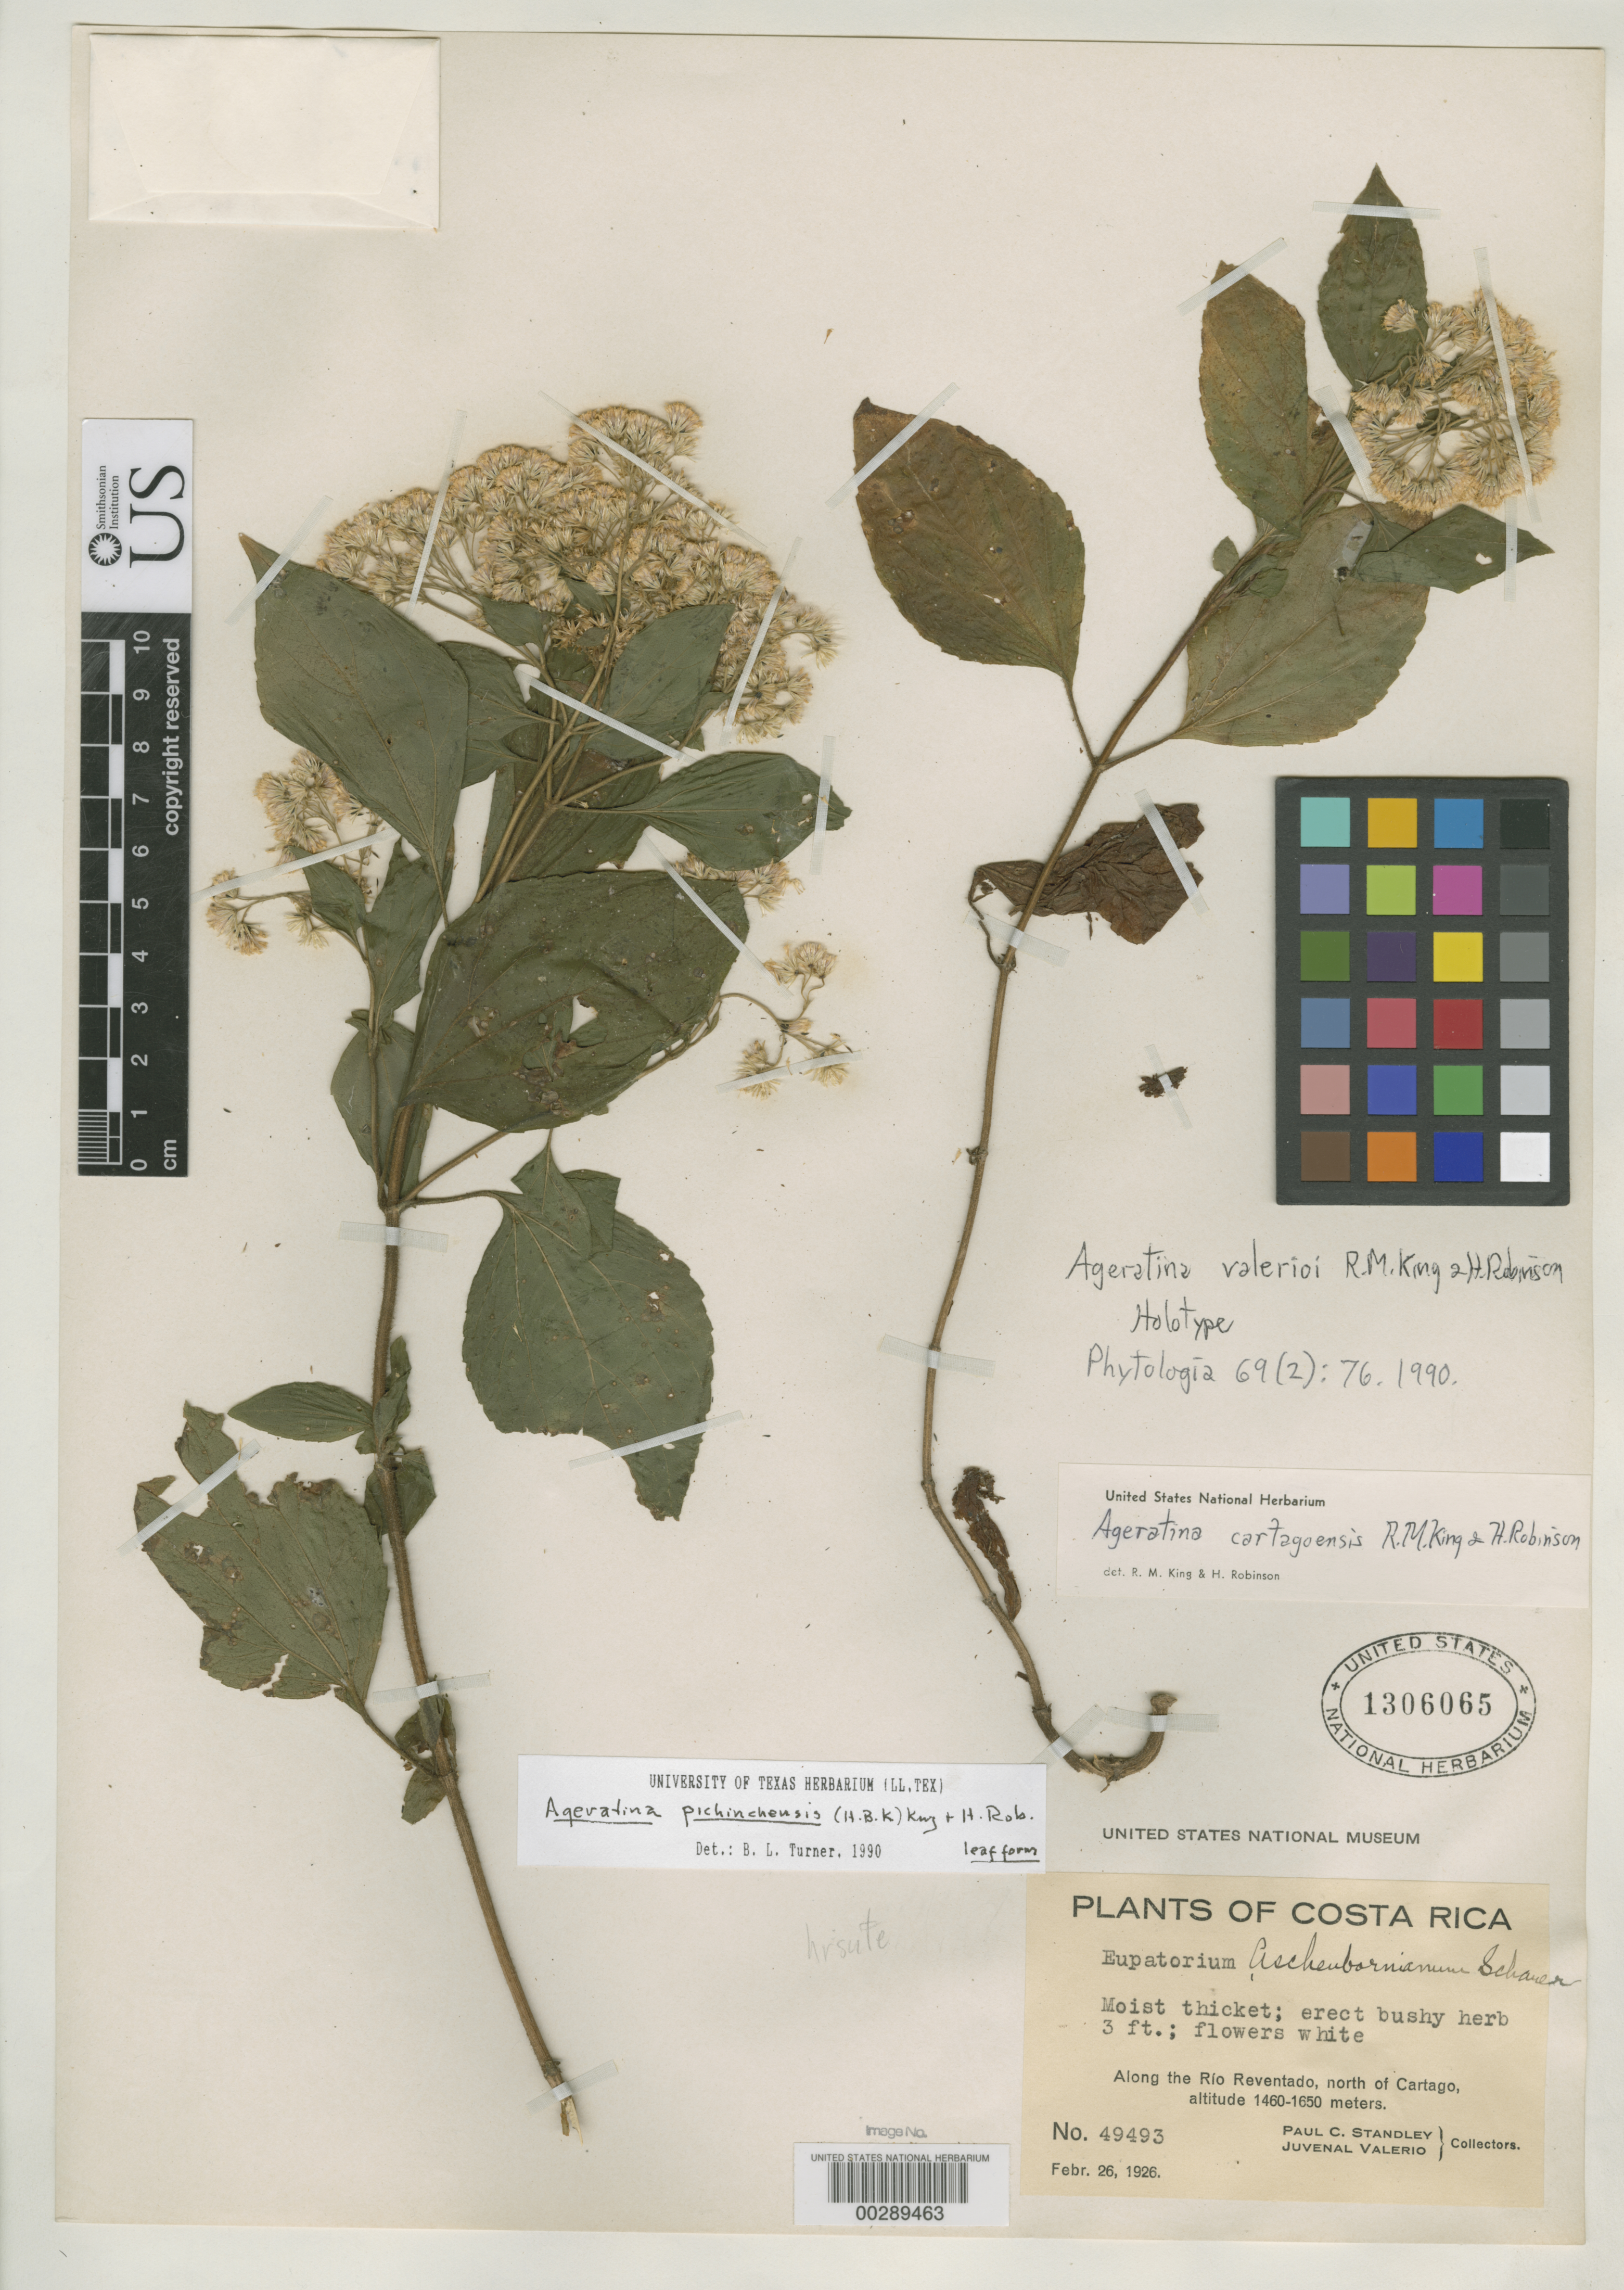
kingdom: Plantae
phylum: Tracheophyta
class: Magnoliopsida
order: Asterales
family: Asteraceae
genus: Ageratina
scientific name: Ageratina valerioi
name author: R.M. King & H. Rob.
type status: Holotype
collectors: P. C. Standley & J. Valerio R.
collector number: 49493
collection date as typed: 26 Feb 1926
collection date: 1926-02-26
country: Costa Rica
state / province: Cartago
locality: Along Rio Reventado, N of Cartago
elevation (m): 1460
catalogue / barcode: US 1306065